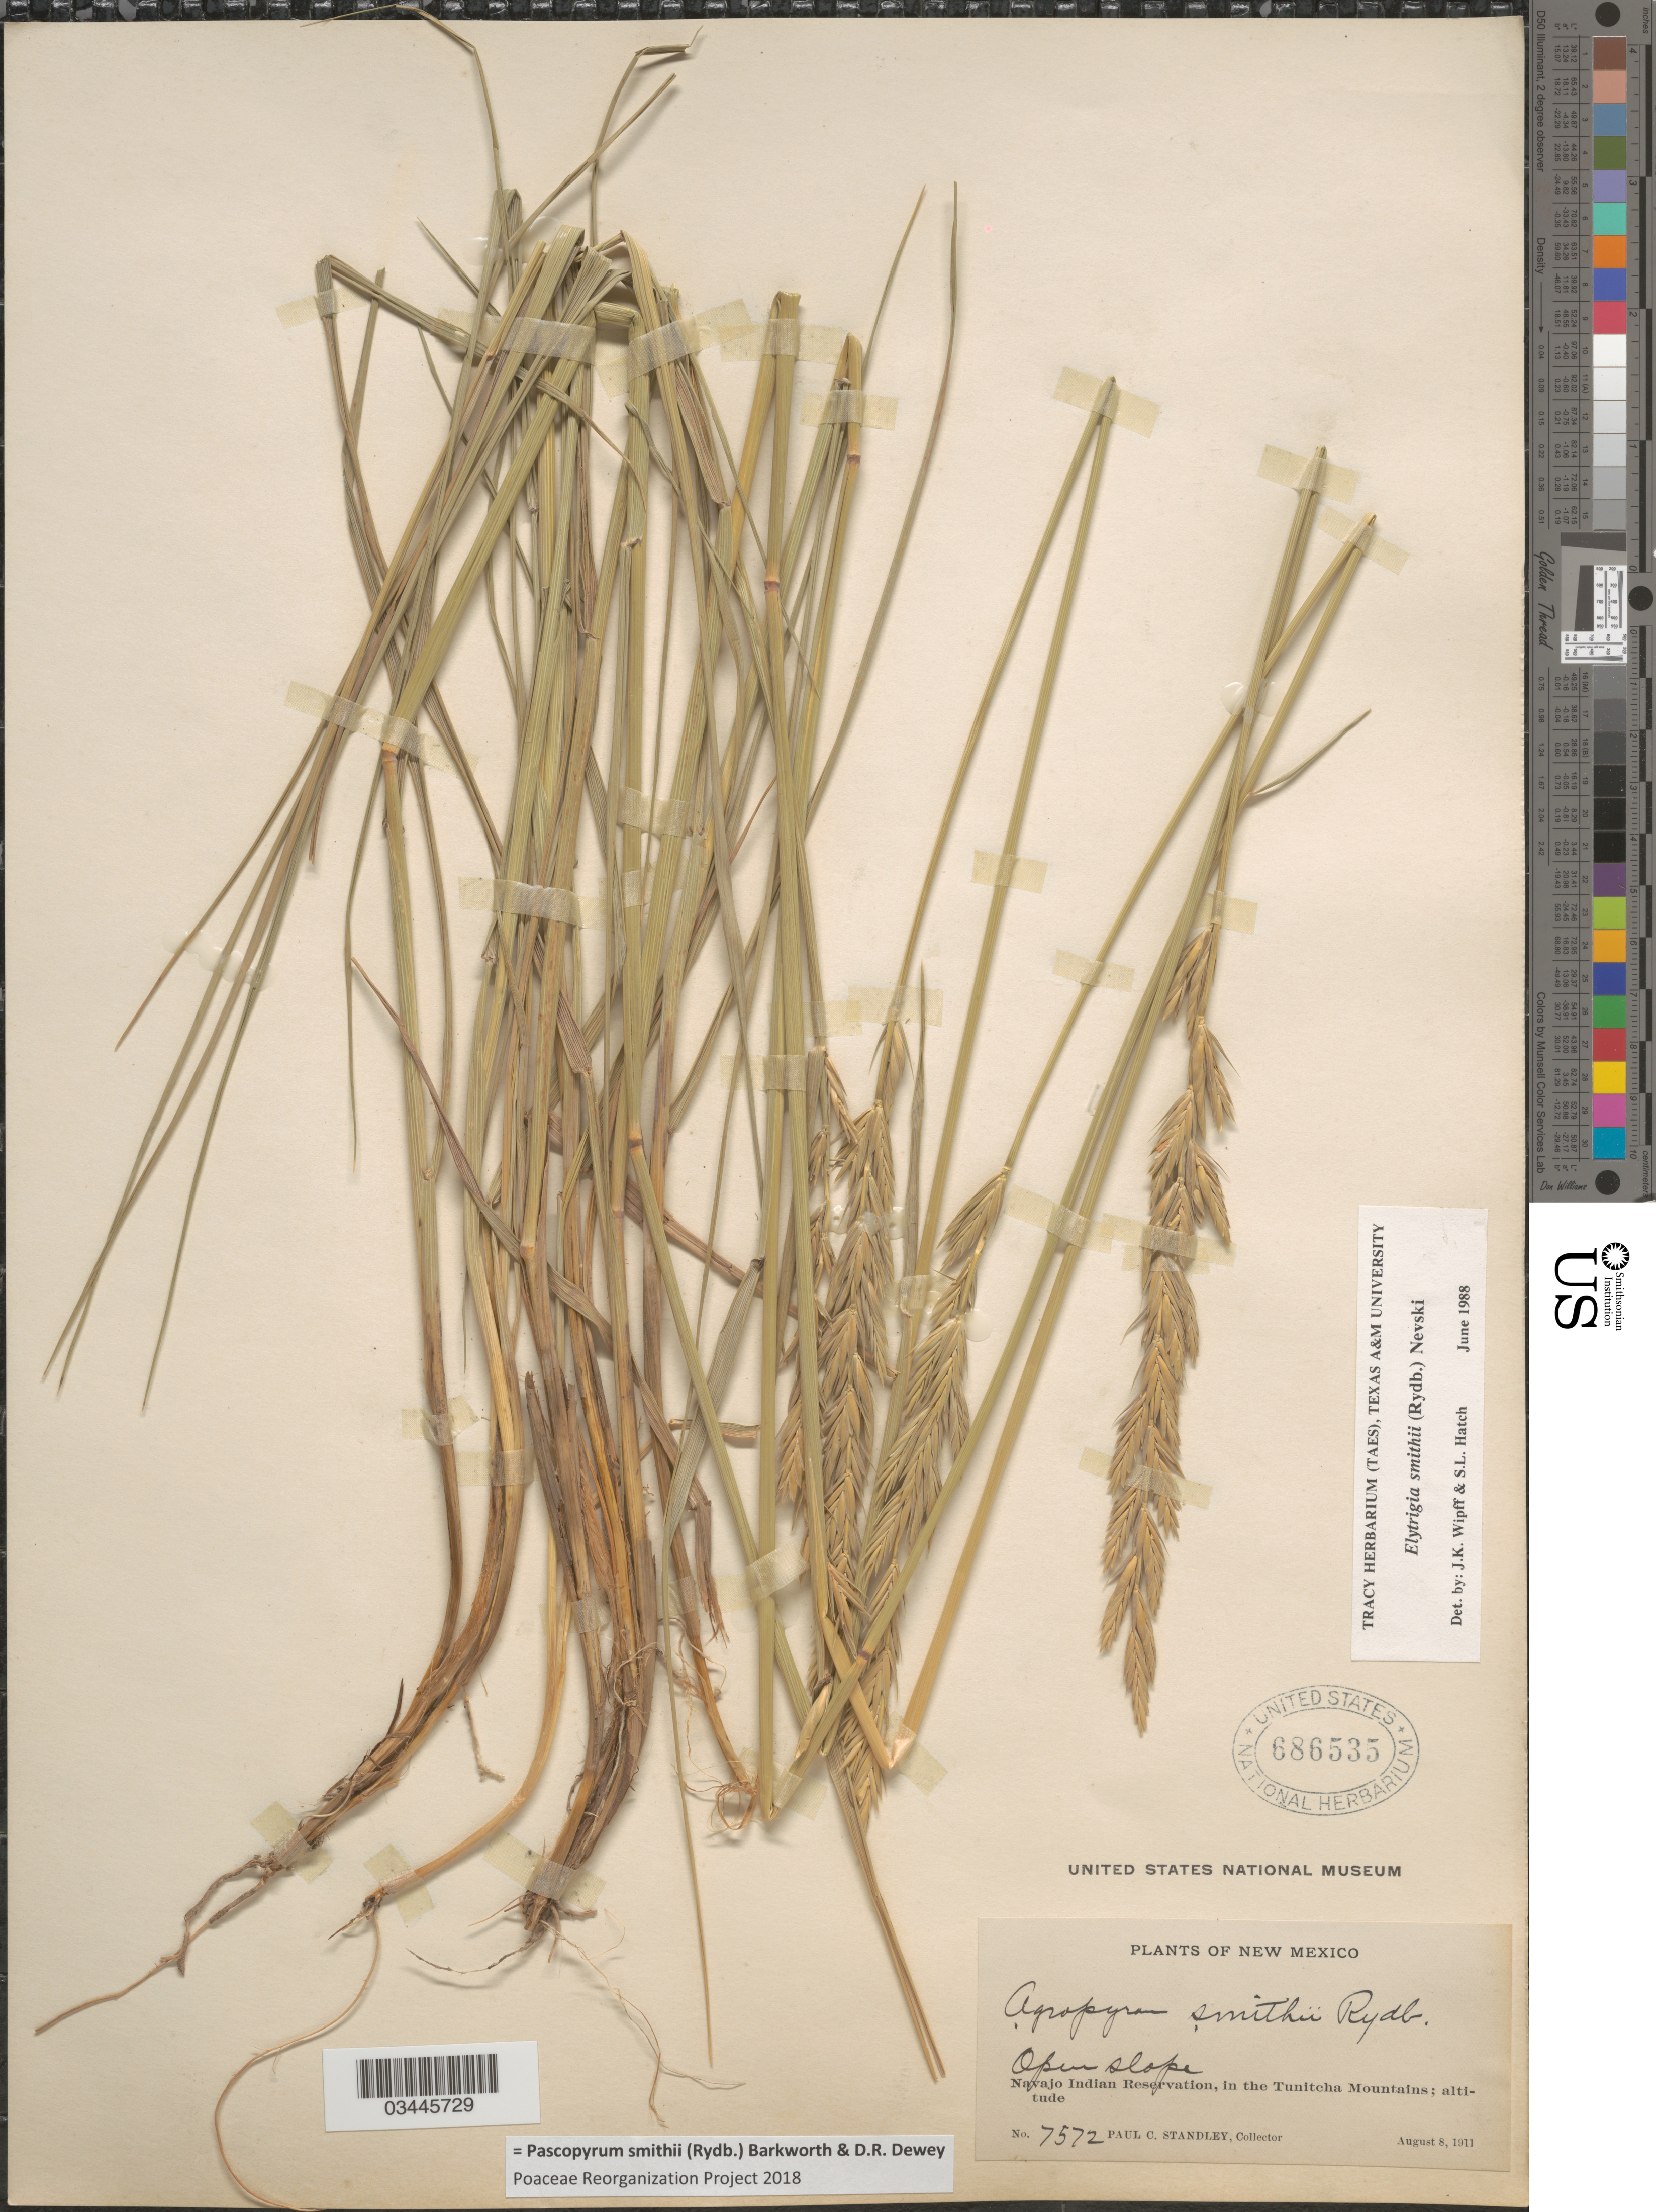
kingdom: Plantae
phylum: Tracheophyta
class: Liliopsida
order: Poales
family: Poaceae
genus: Pascopyrum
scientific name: Pascopyrum smithii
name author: (Rydb.) Barkworth & Dewey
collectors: P. C. Standley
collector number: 7572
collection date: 1911-08-08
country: United States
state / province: New Mexico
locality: Navajo Indian Reservation, in the Tunitcha Mountains.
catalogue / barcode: US 686535